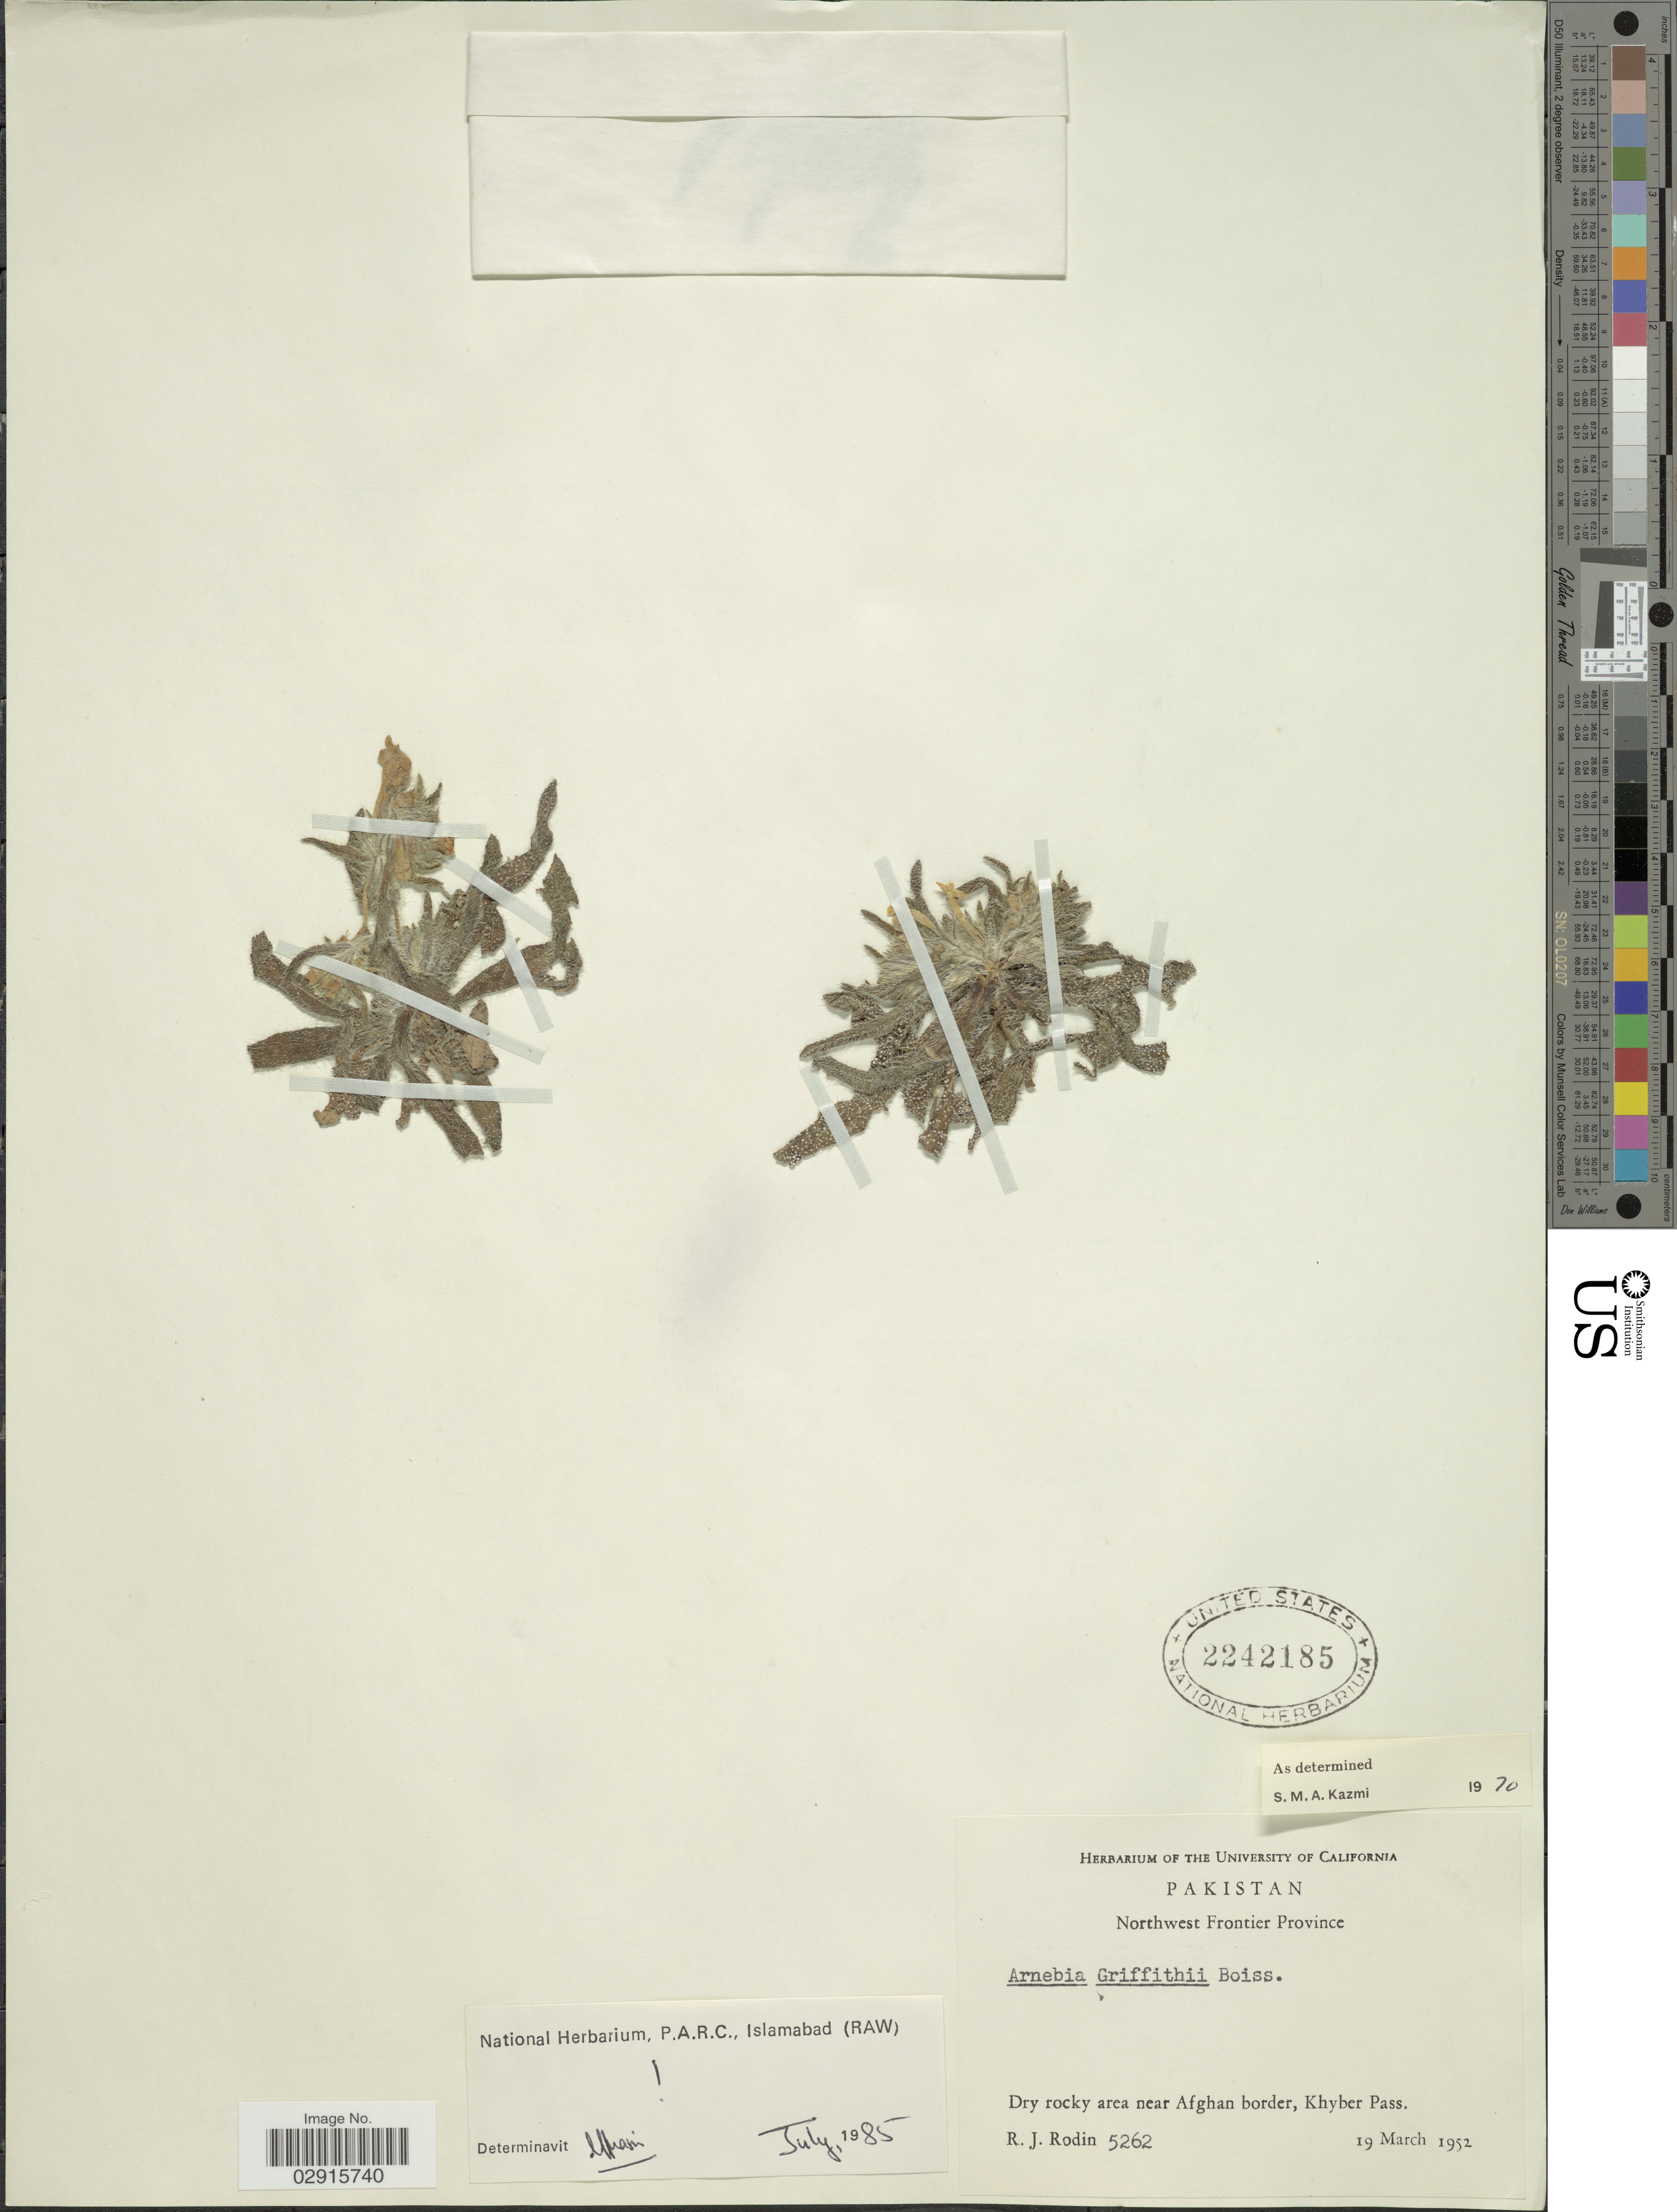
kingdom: Plantae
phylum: Tracheophyta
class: Magnoliopsida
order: Boraginales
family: Boraginaceae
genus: Arnebia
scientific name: Arnebia griffithii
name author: Boiss.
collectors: R. J. Rodin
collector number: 5262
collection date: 1952-03-19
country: Pakistan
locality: Northwest Frontier Province. Dry rocky area near Afghan border, Khyber Pass.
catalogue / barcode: US 2242185